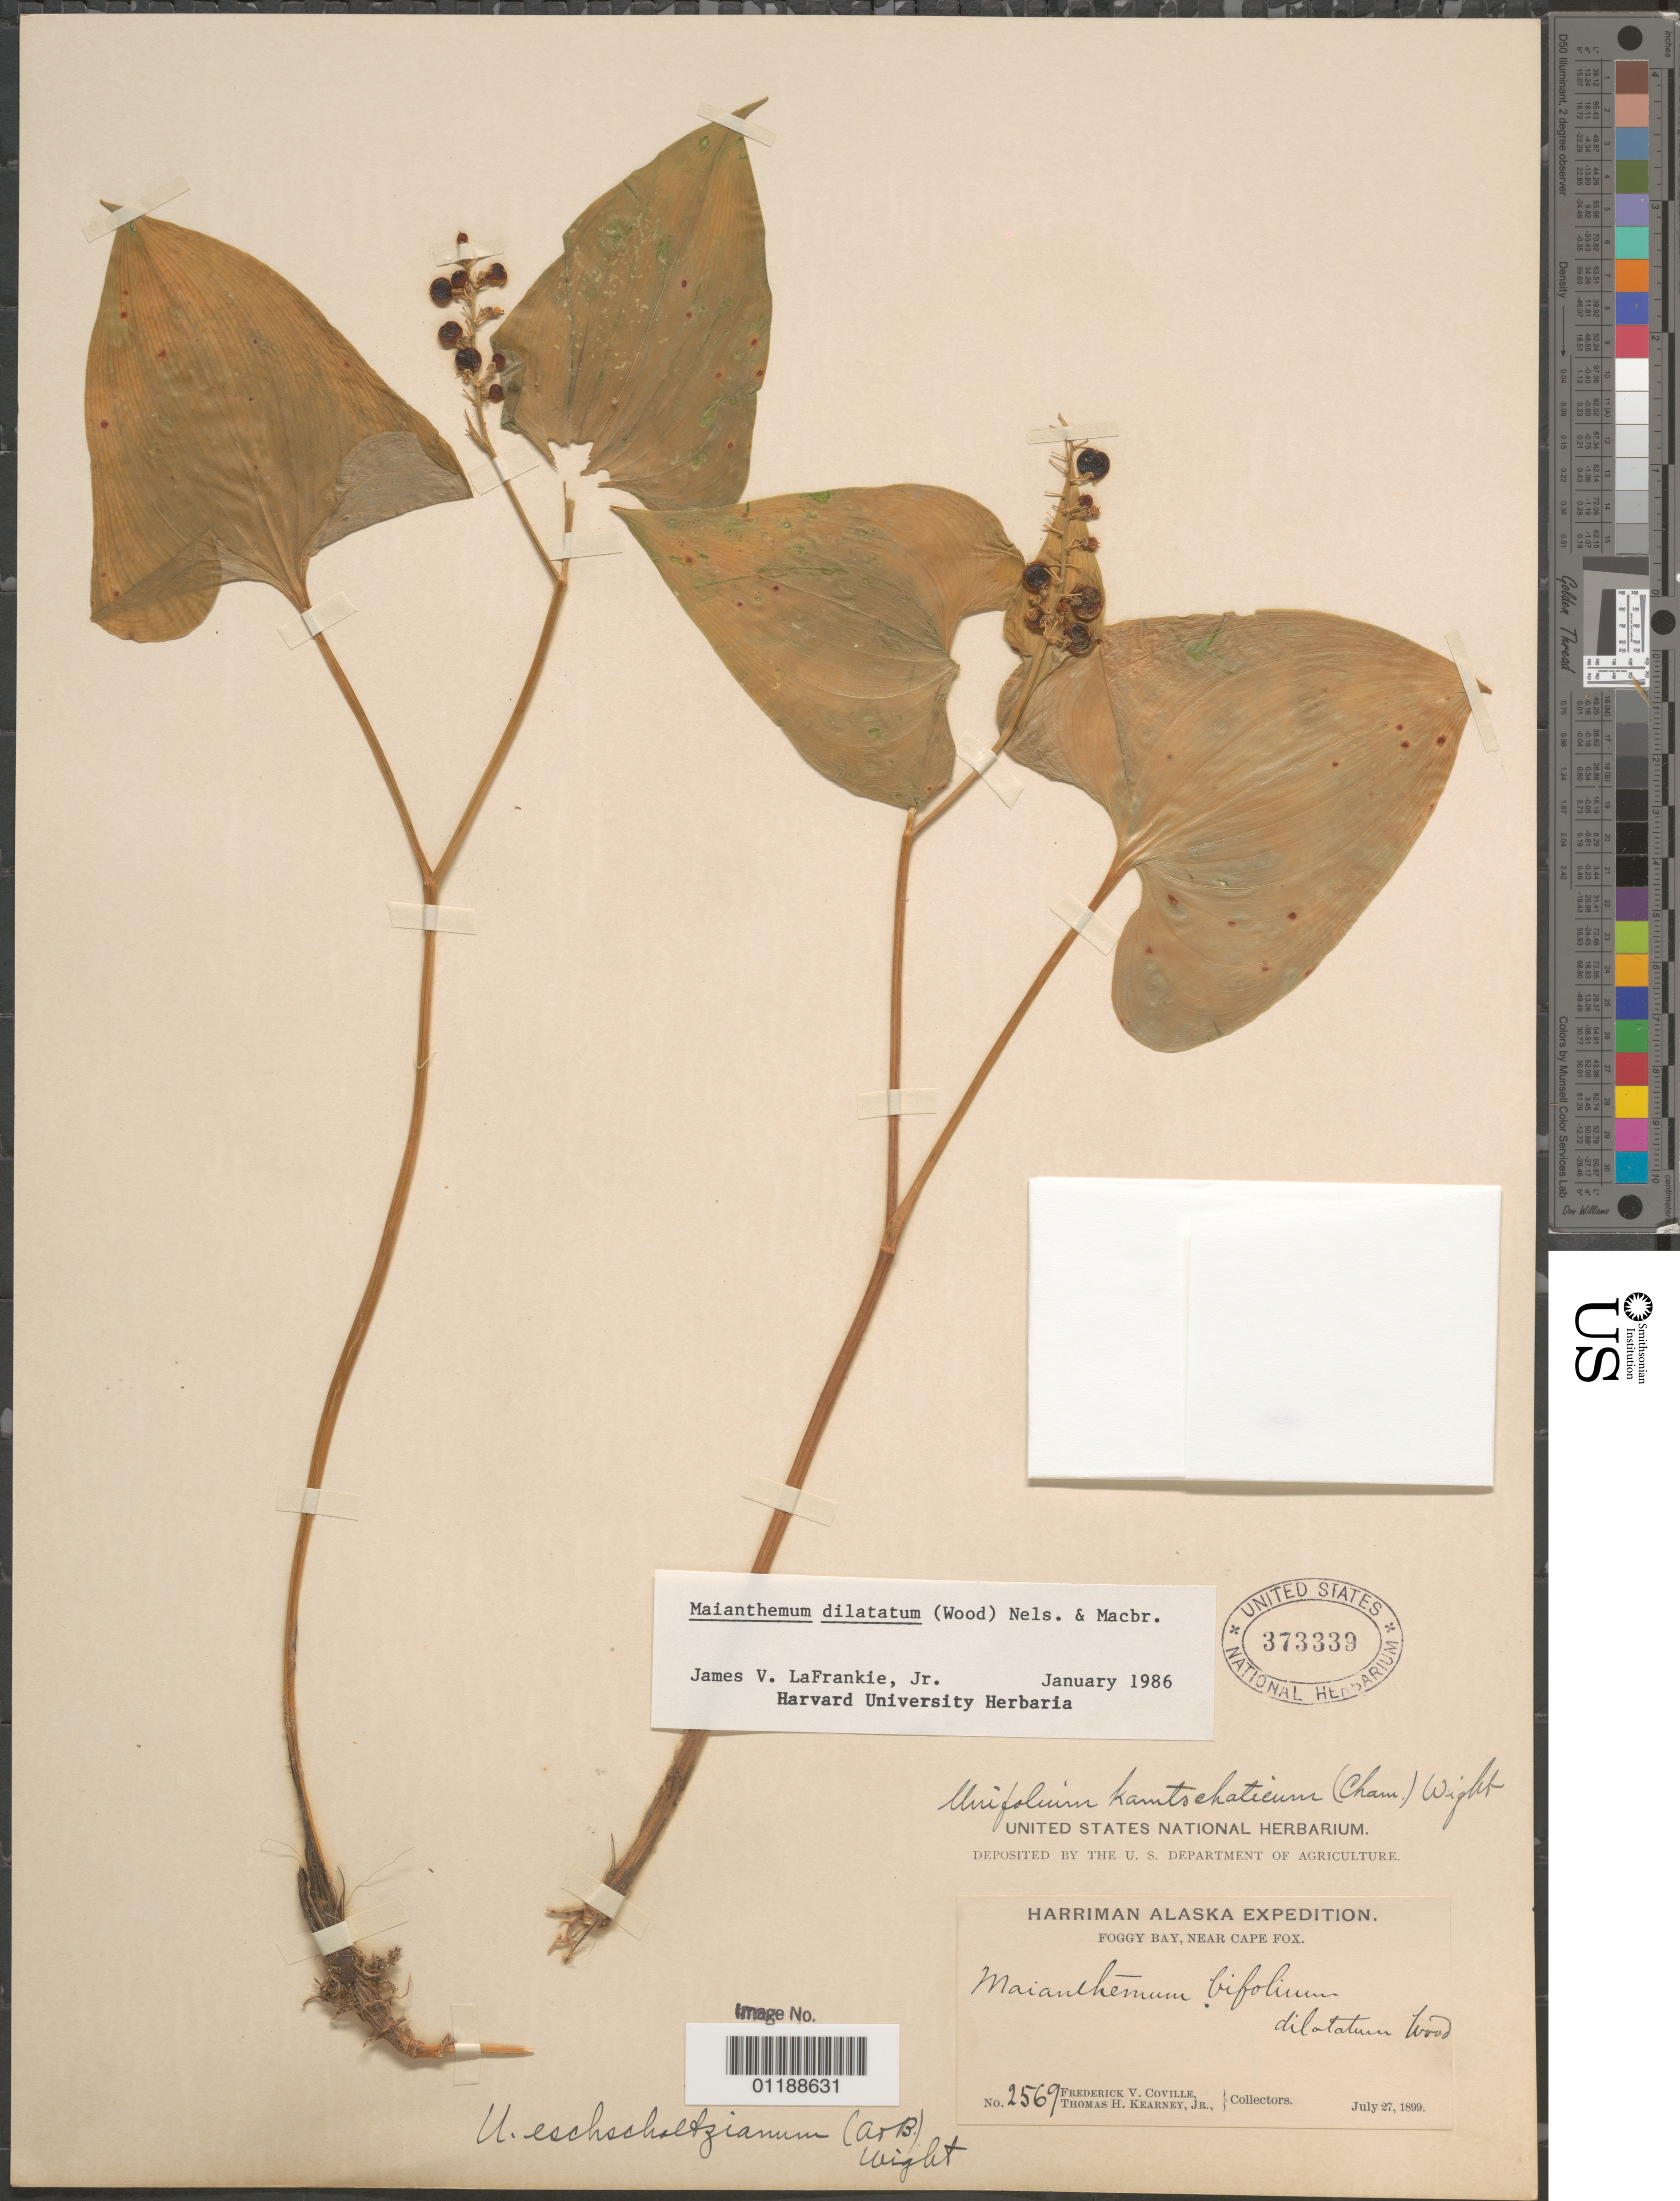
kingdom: Plantae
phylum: Tracheophyta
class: Liliopsida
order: Asparagales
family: Asparagaceae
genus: Maianthemum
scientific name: Maianthemum dilatatum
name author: (Alph. Wood) A. Nelson & J.F. Macbr.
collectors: F. V. Coville & T. H. Kearney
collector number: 2569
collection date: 1899-07-27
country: United States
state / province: Alaska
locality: Foggy Bay, near Cape Fox.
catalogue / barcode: US 373339